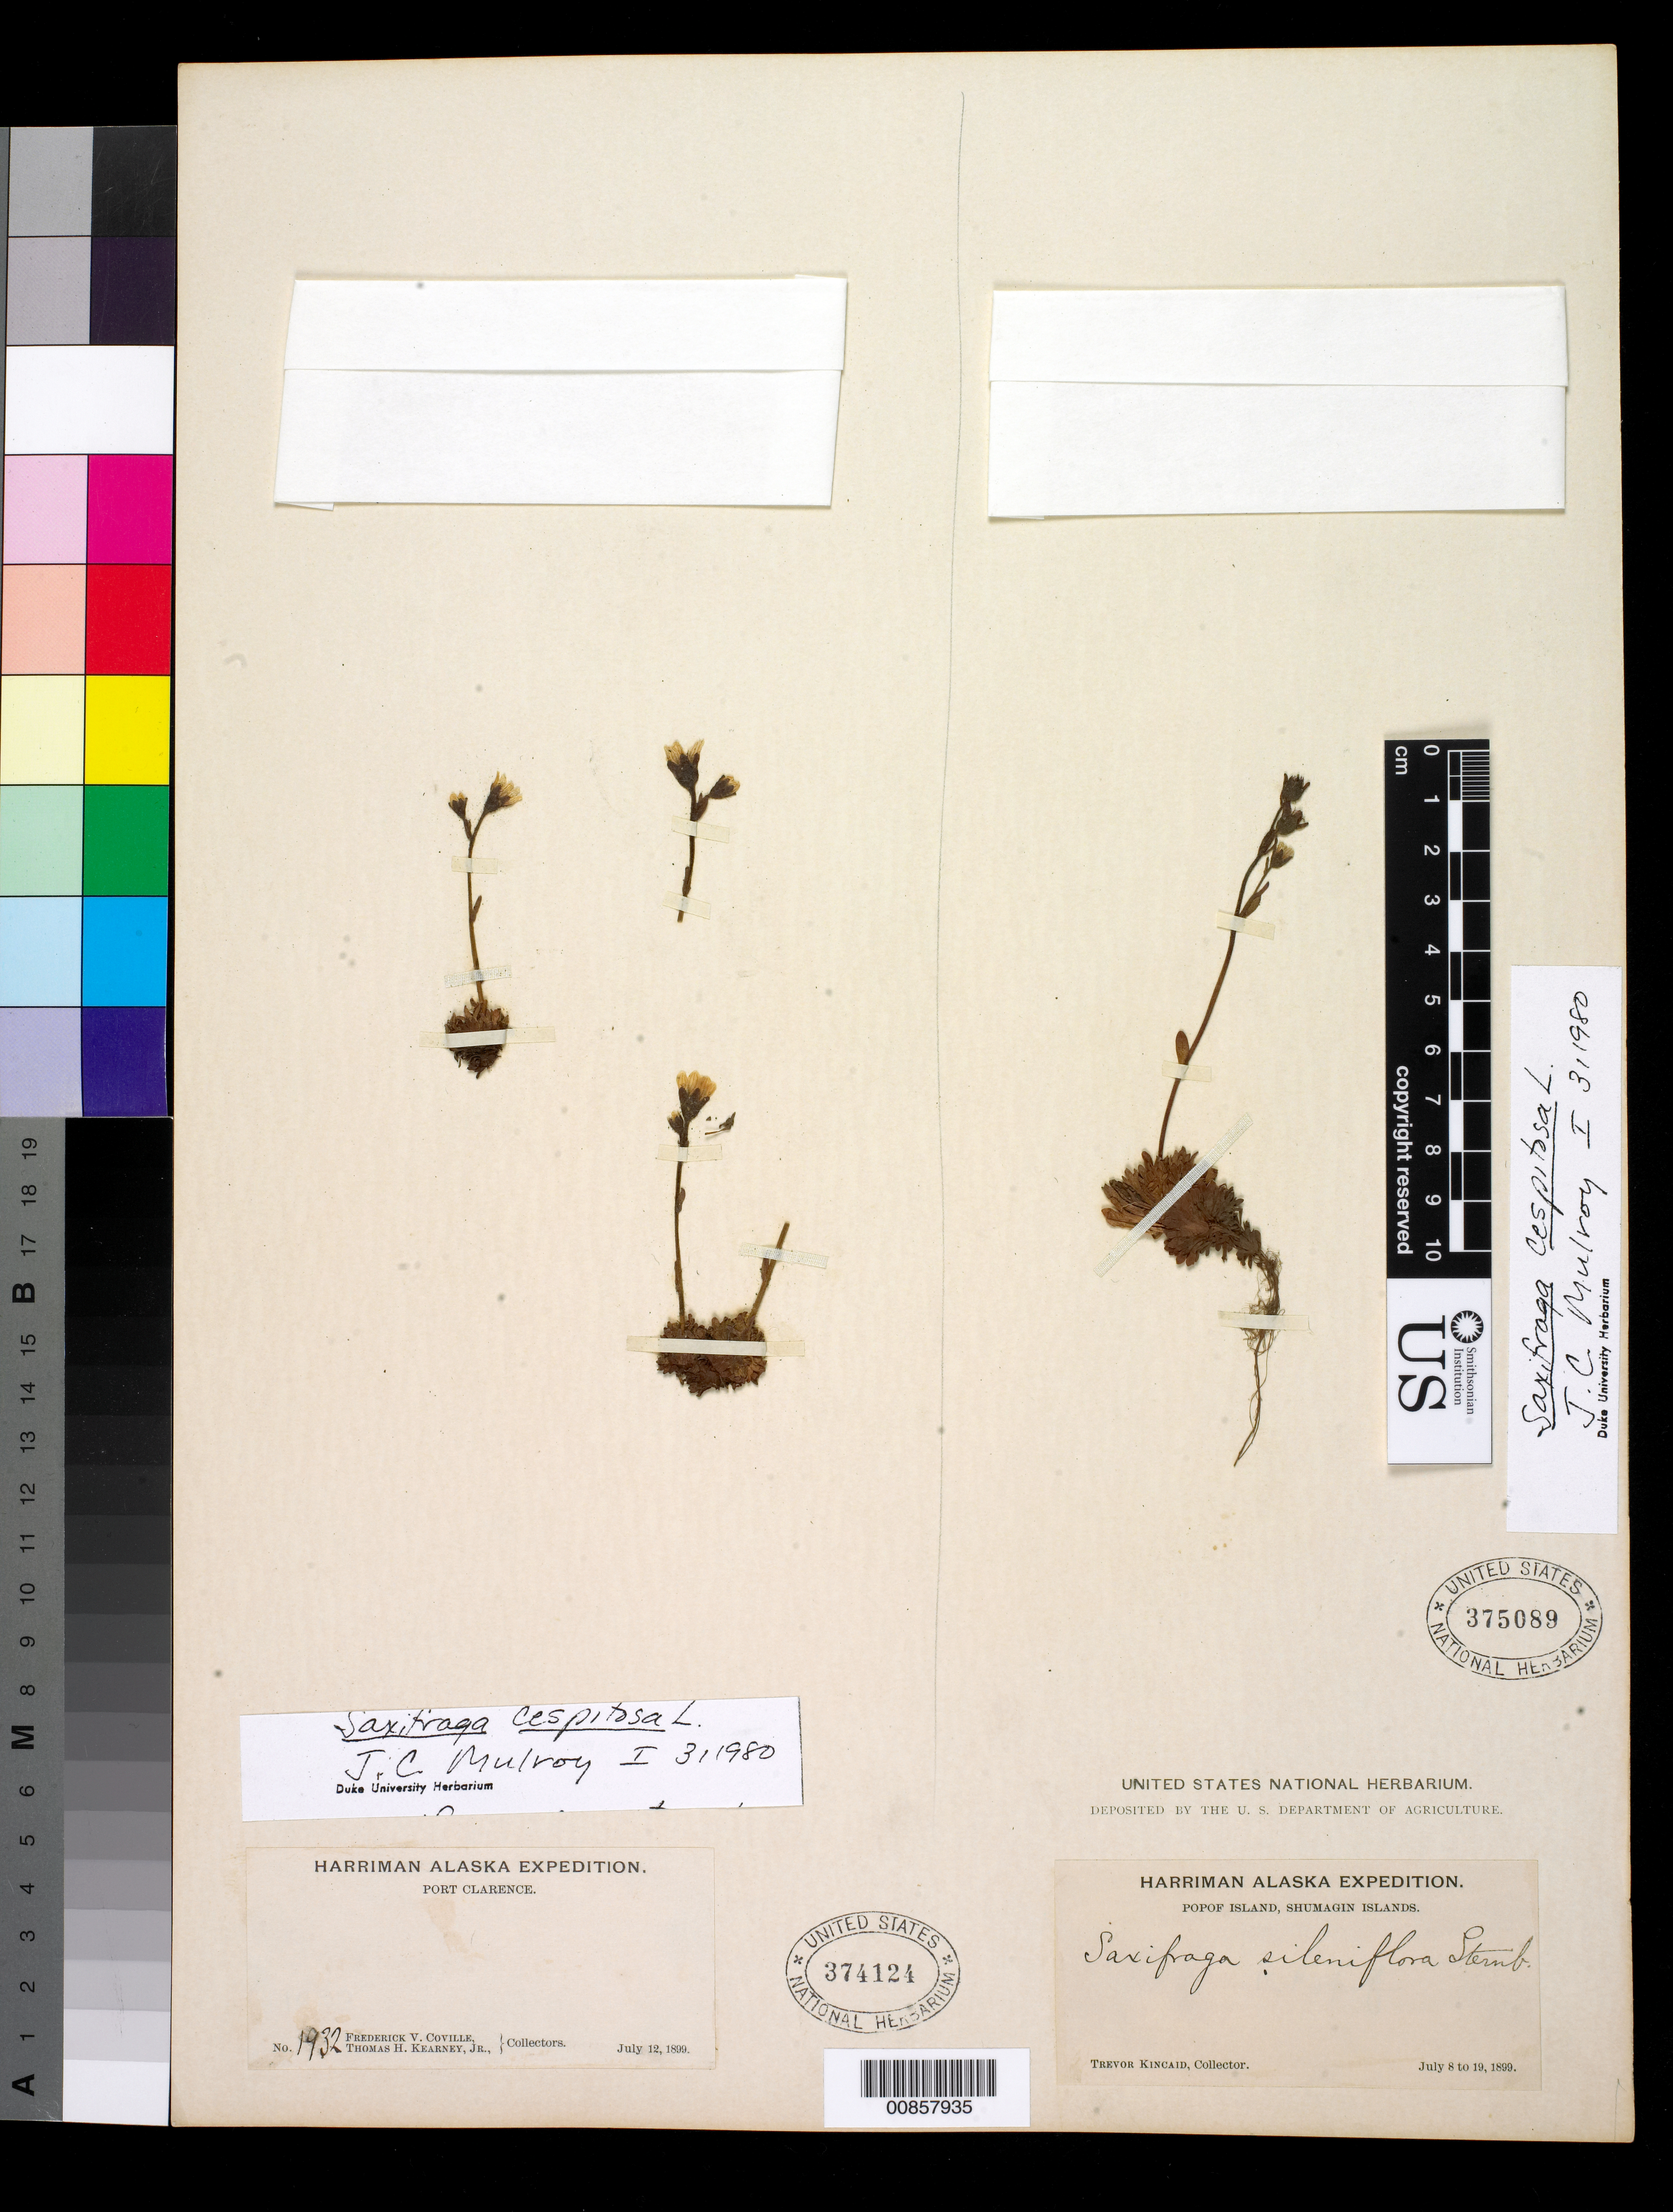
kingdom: Plantae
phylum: Tracheophyta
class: Magnoliopsida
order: Saxifragales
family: Saxifragaceae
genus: Saxifraga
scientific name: Saxifraga caespitosa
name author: L.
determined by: Mulroy, J. C.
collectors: T. C. Kincaid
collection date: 1899-07-08/1899-07-19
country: United States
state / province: Alaska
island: Popof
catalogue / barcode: US 375089